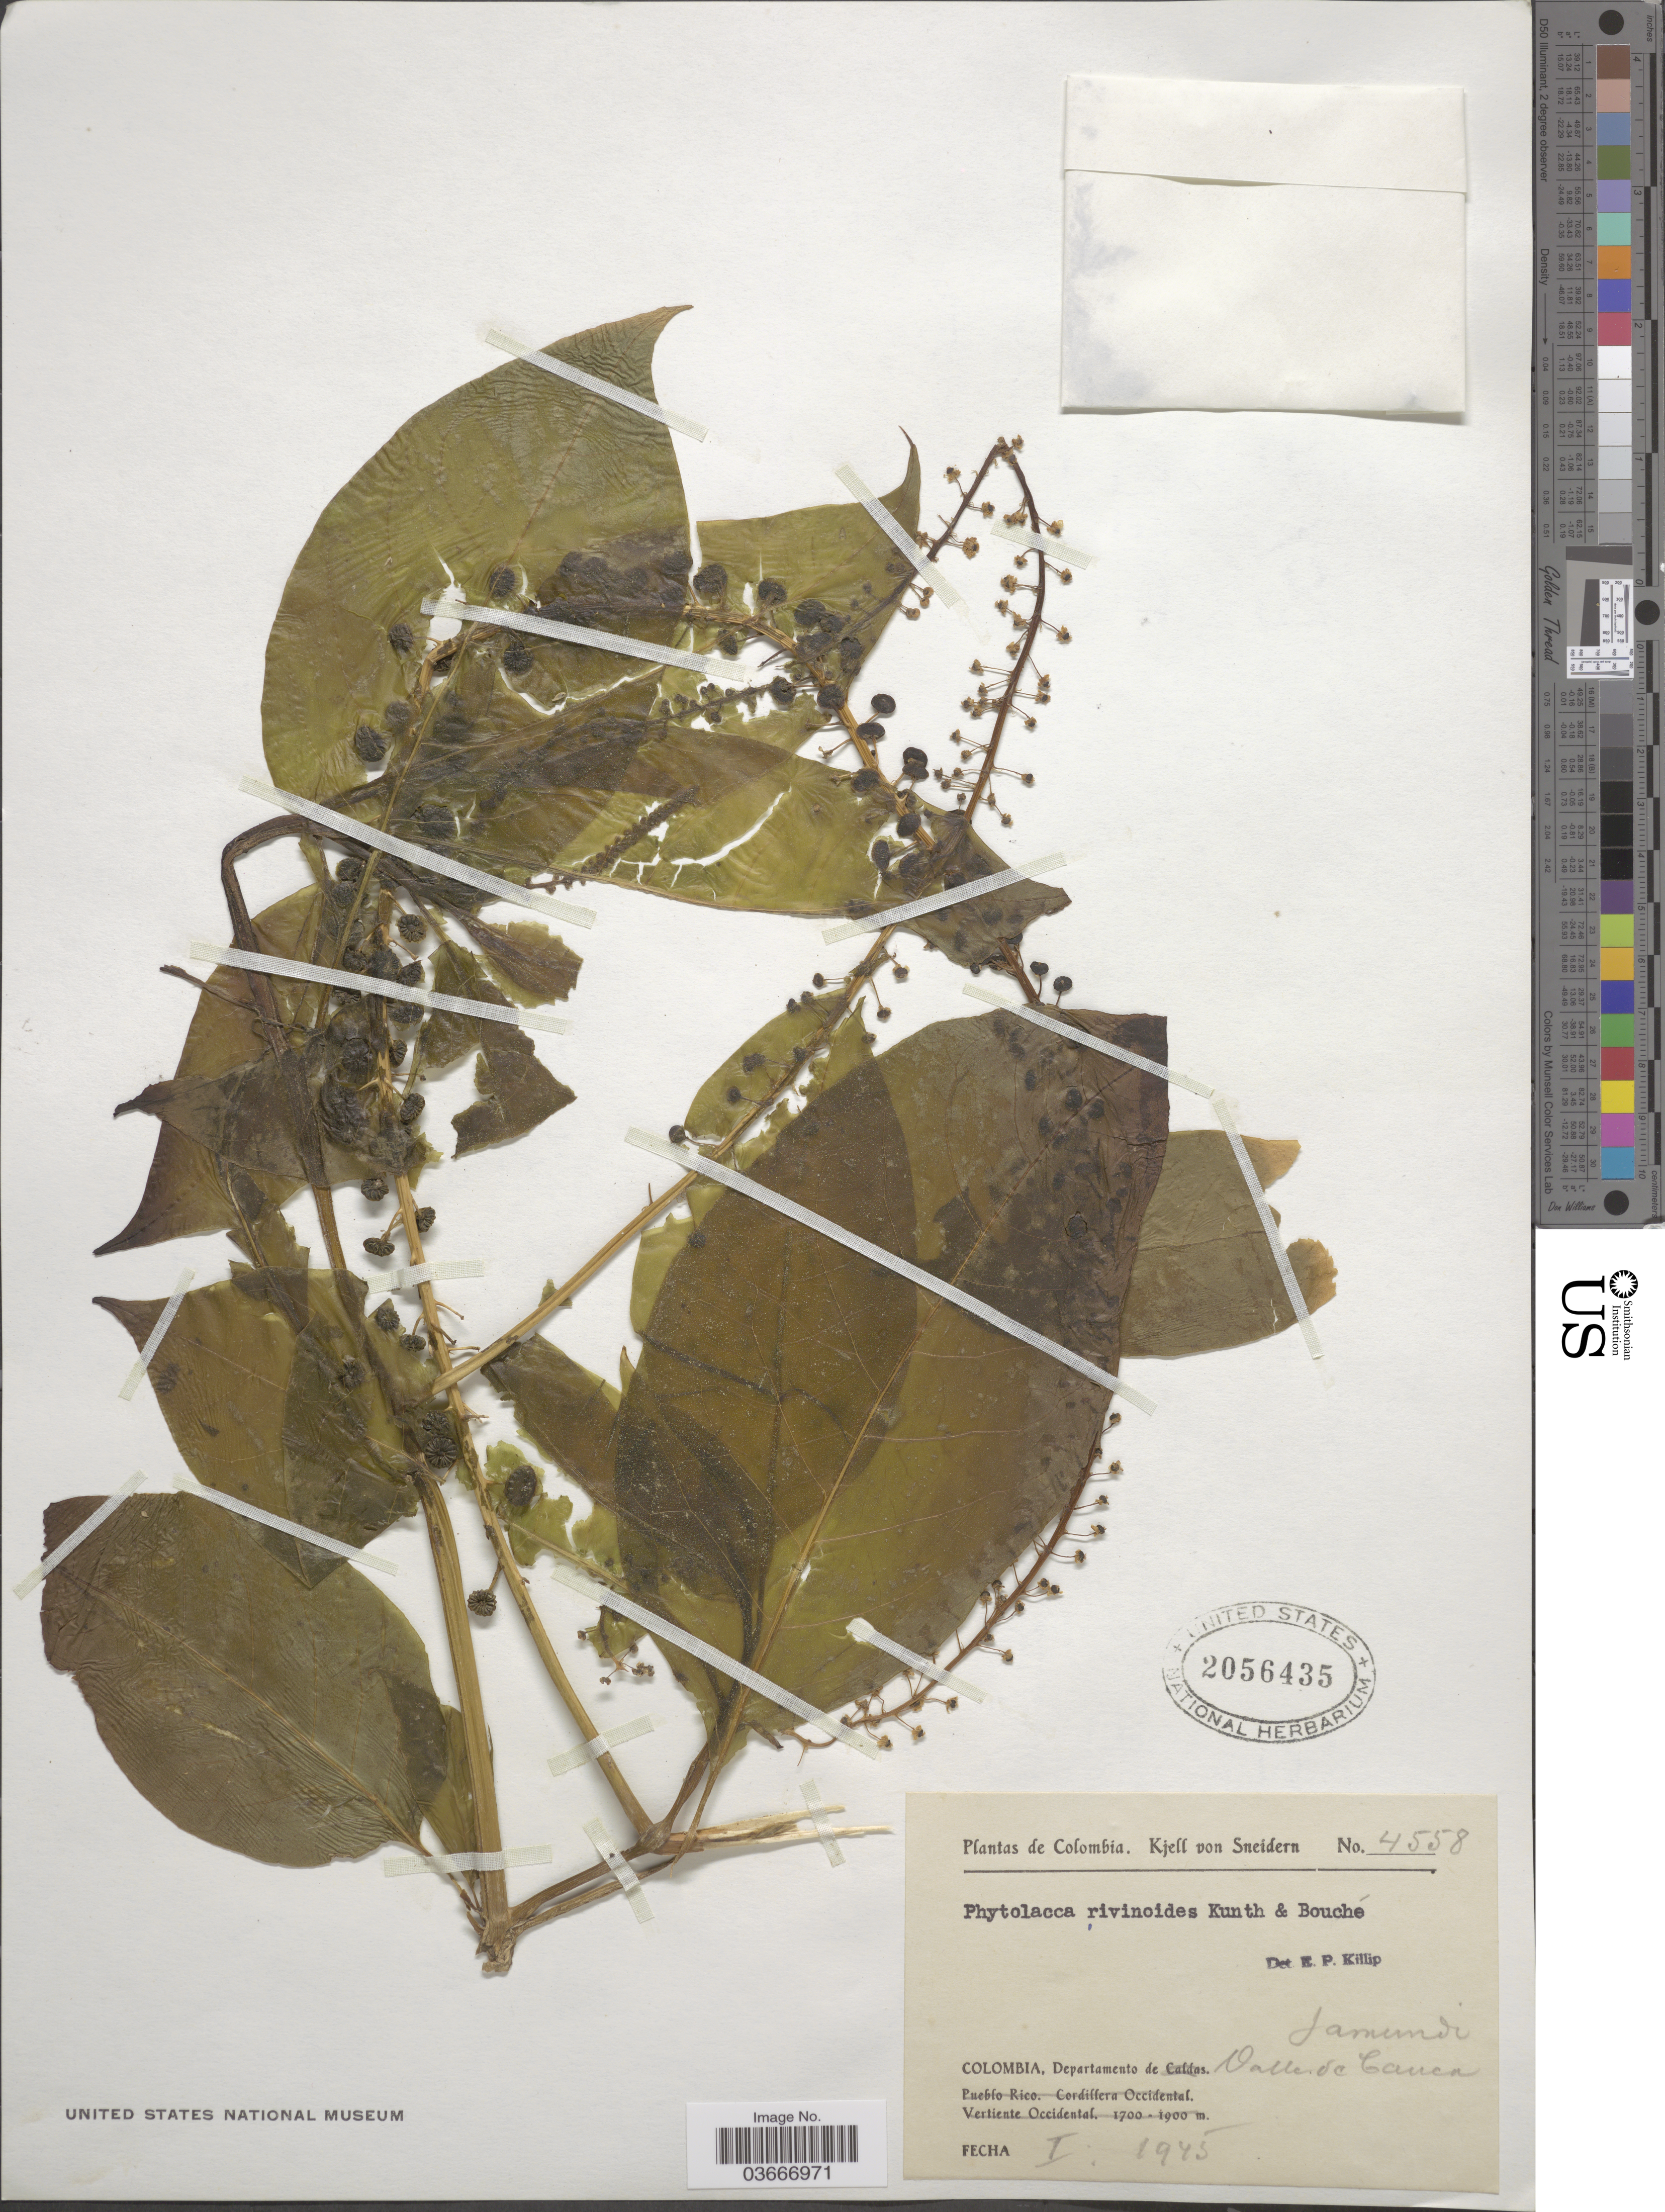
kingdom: Plantae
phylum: Tracheophyta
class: Magnoliopsida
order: Caryophyllales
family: Phytolaccaceae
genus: Phytolacca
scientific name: Phytolacca rivinoides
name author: Kunth & C.D. Bouché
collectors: K. von Sneidern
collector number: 4558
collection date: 1945-01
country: Colombia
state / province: Valle del Cauca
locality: Departamento de Valle de Cauca. Jamundi.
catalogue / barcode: US 2056435